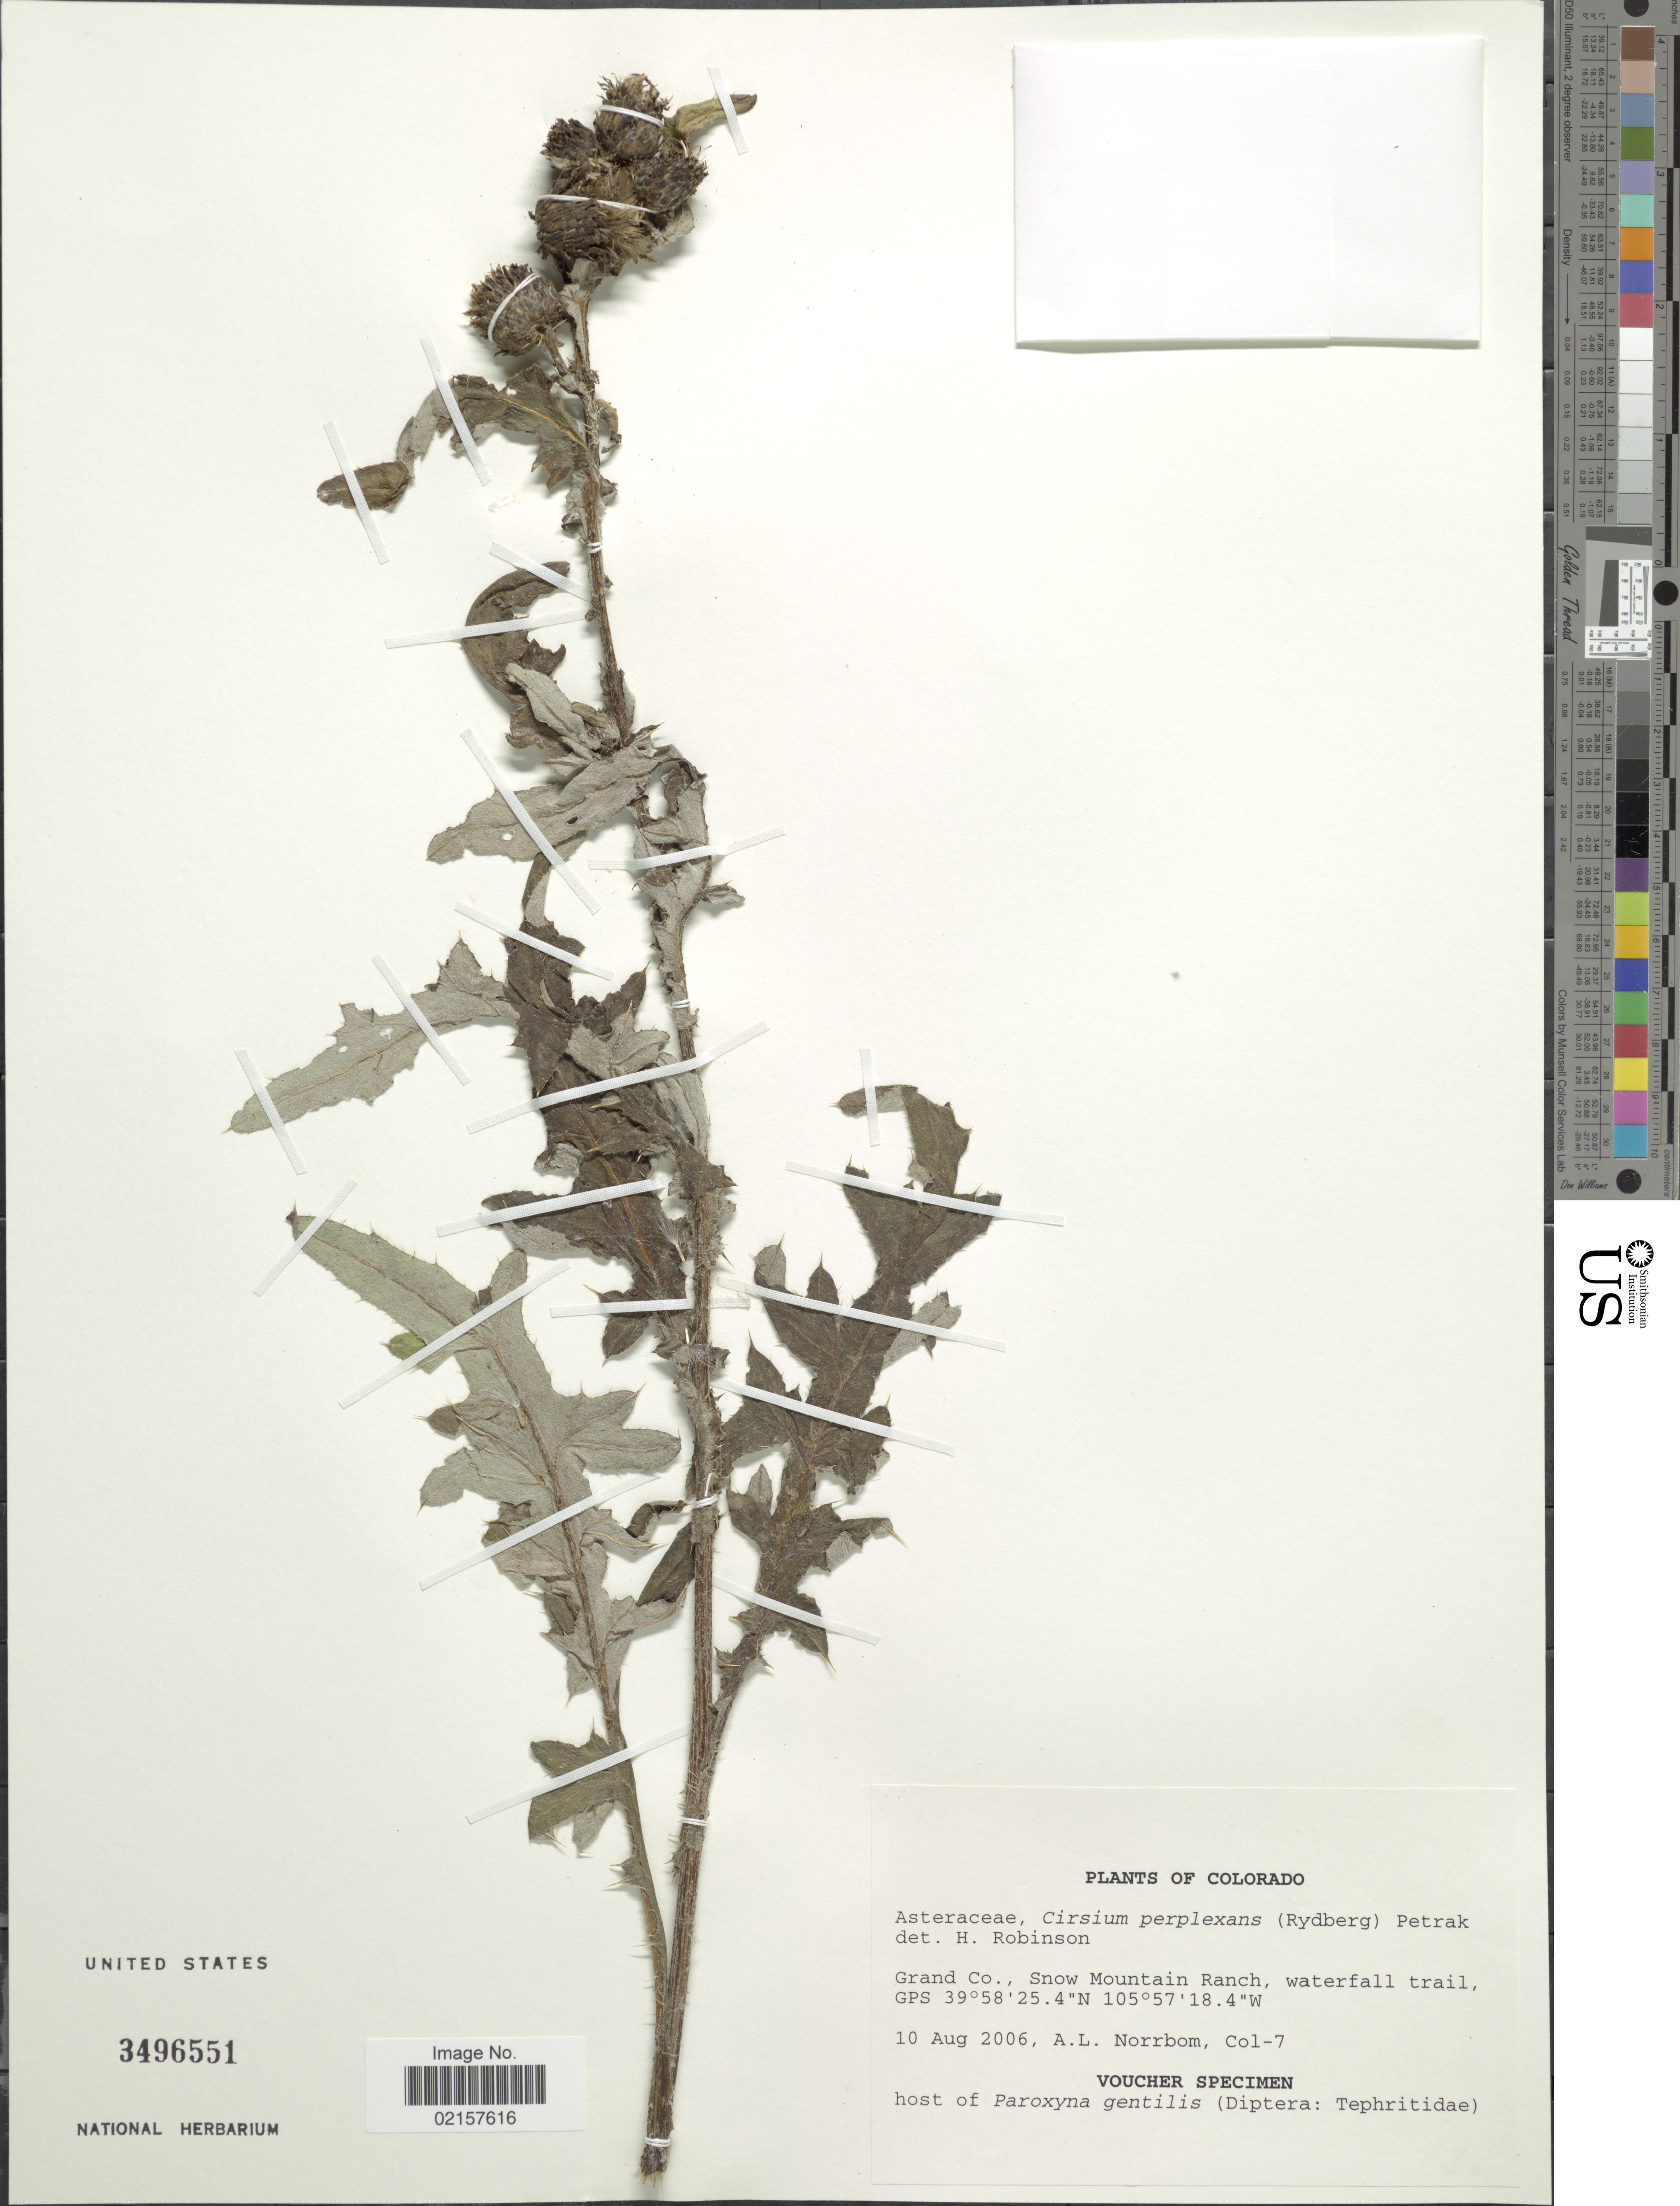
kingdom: Plantae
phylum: Tracheophyta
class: Magnoliopsida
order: Asterales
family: Asteraceae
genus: Cirsium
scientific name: Cirsium perplexans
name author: (Rydb.) Petr.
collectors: A. L. Norrbom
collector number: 7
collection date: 2006-08-10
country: United States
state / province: Colorado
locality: Grand Co., Snow Mountain Ranch, waterfall trail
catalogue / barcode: US 3496551